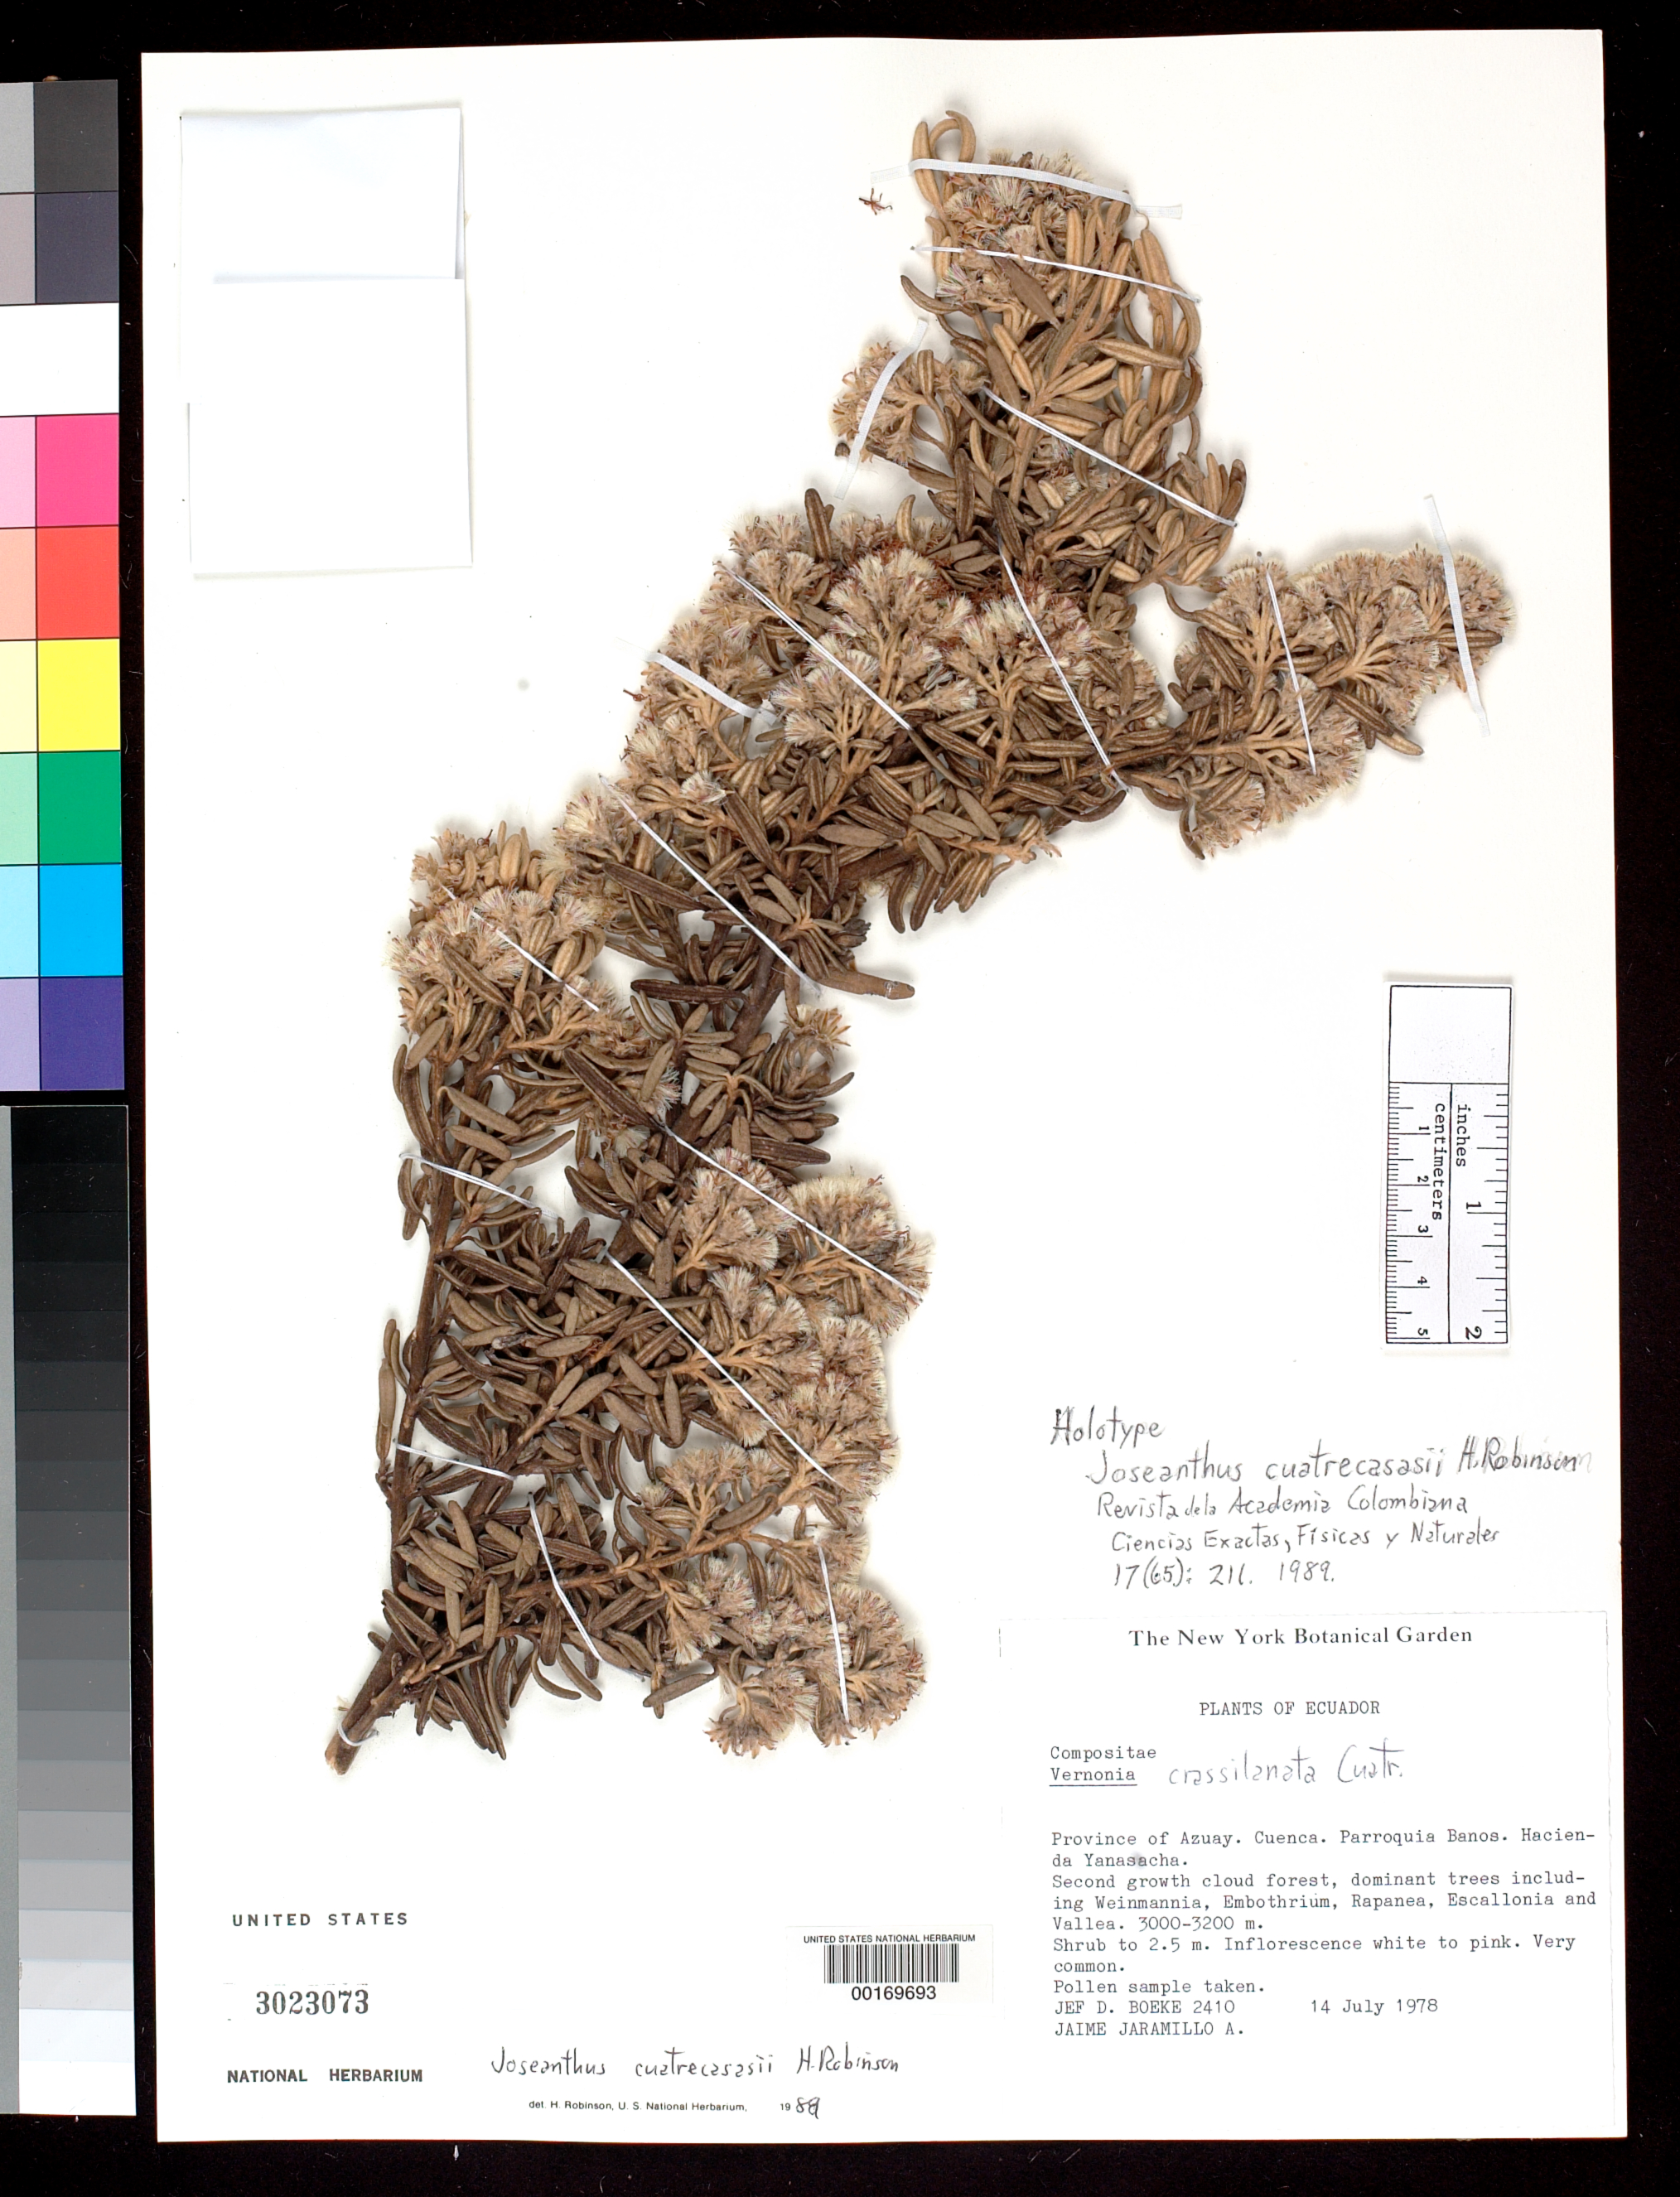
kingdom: Plantae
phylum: Tracheophyta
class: Magnoliopsida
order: Asterales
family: Asteraceae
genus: Joseanthus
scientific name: Joseanthus cuatrecasasii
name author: H. Rob.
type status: Holotype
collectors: J. D. Boeke & J. L. Jaramillo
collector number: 2410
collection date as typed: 14 Jul 1978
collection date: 1978-07-14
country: Ecuador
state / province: Azuay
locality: Cuenca, Parroquia Banos, Hacienda Yanasacha.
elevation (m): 3000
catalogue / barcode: US 3023073